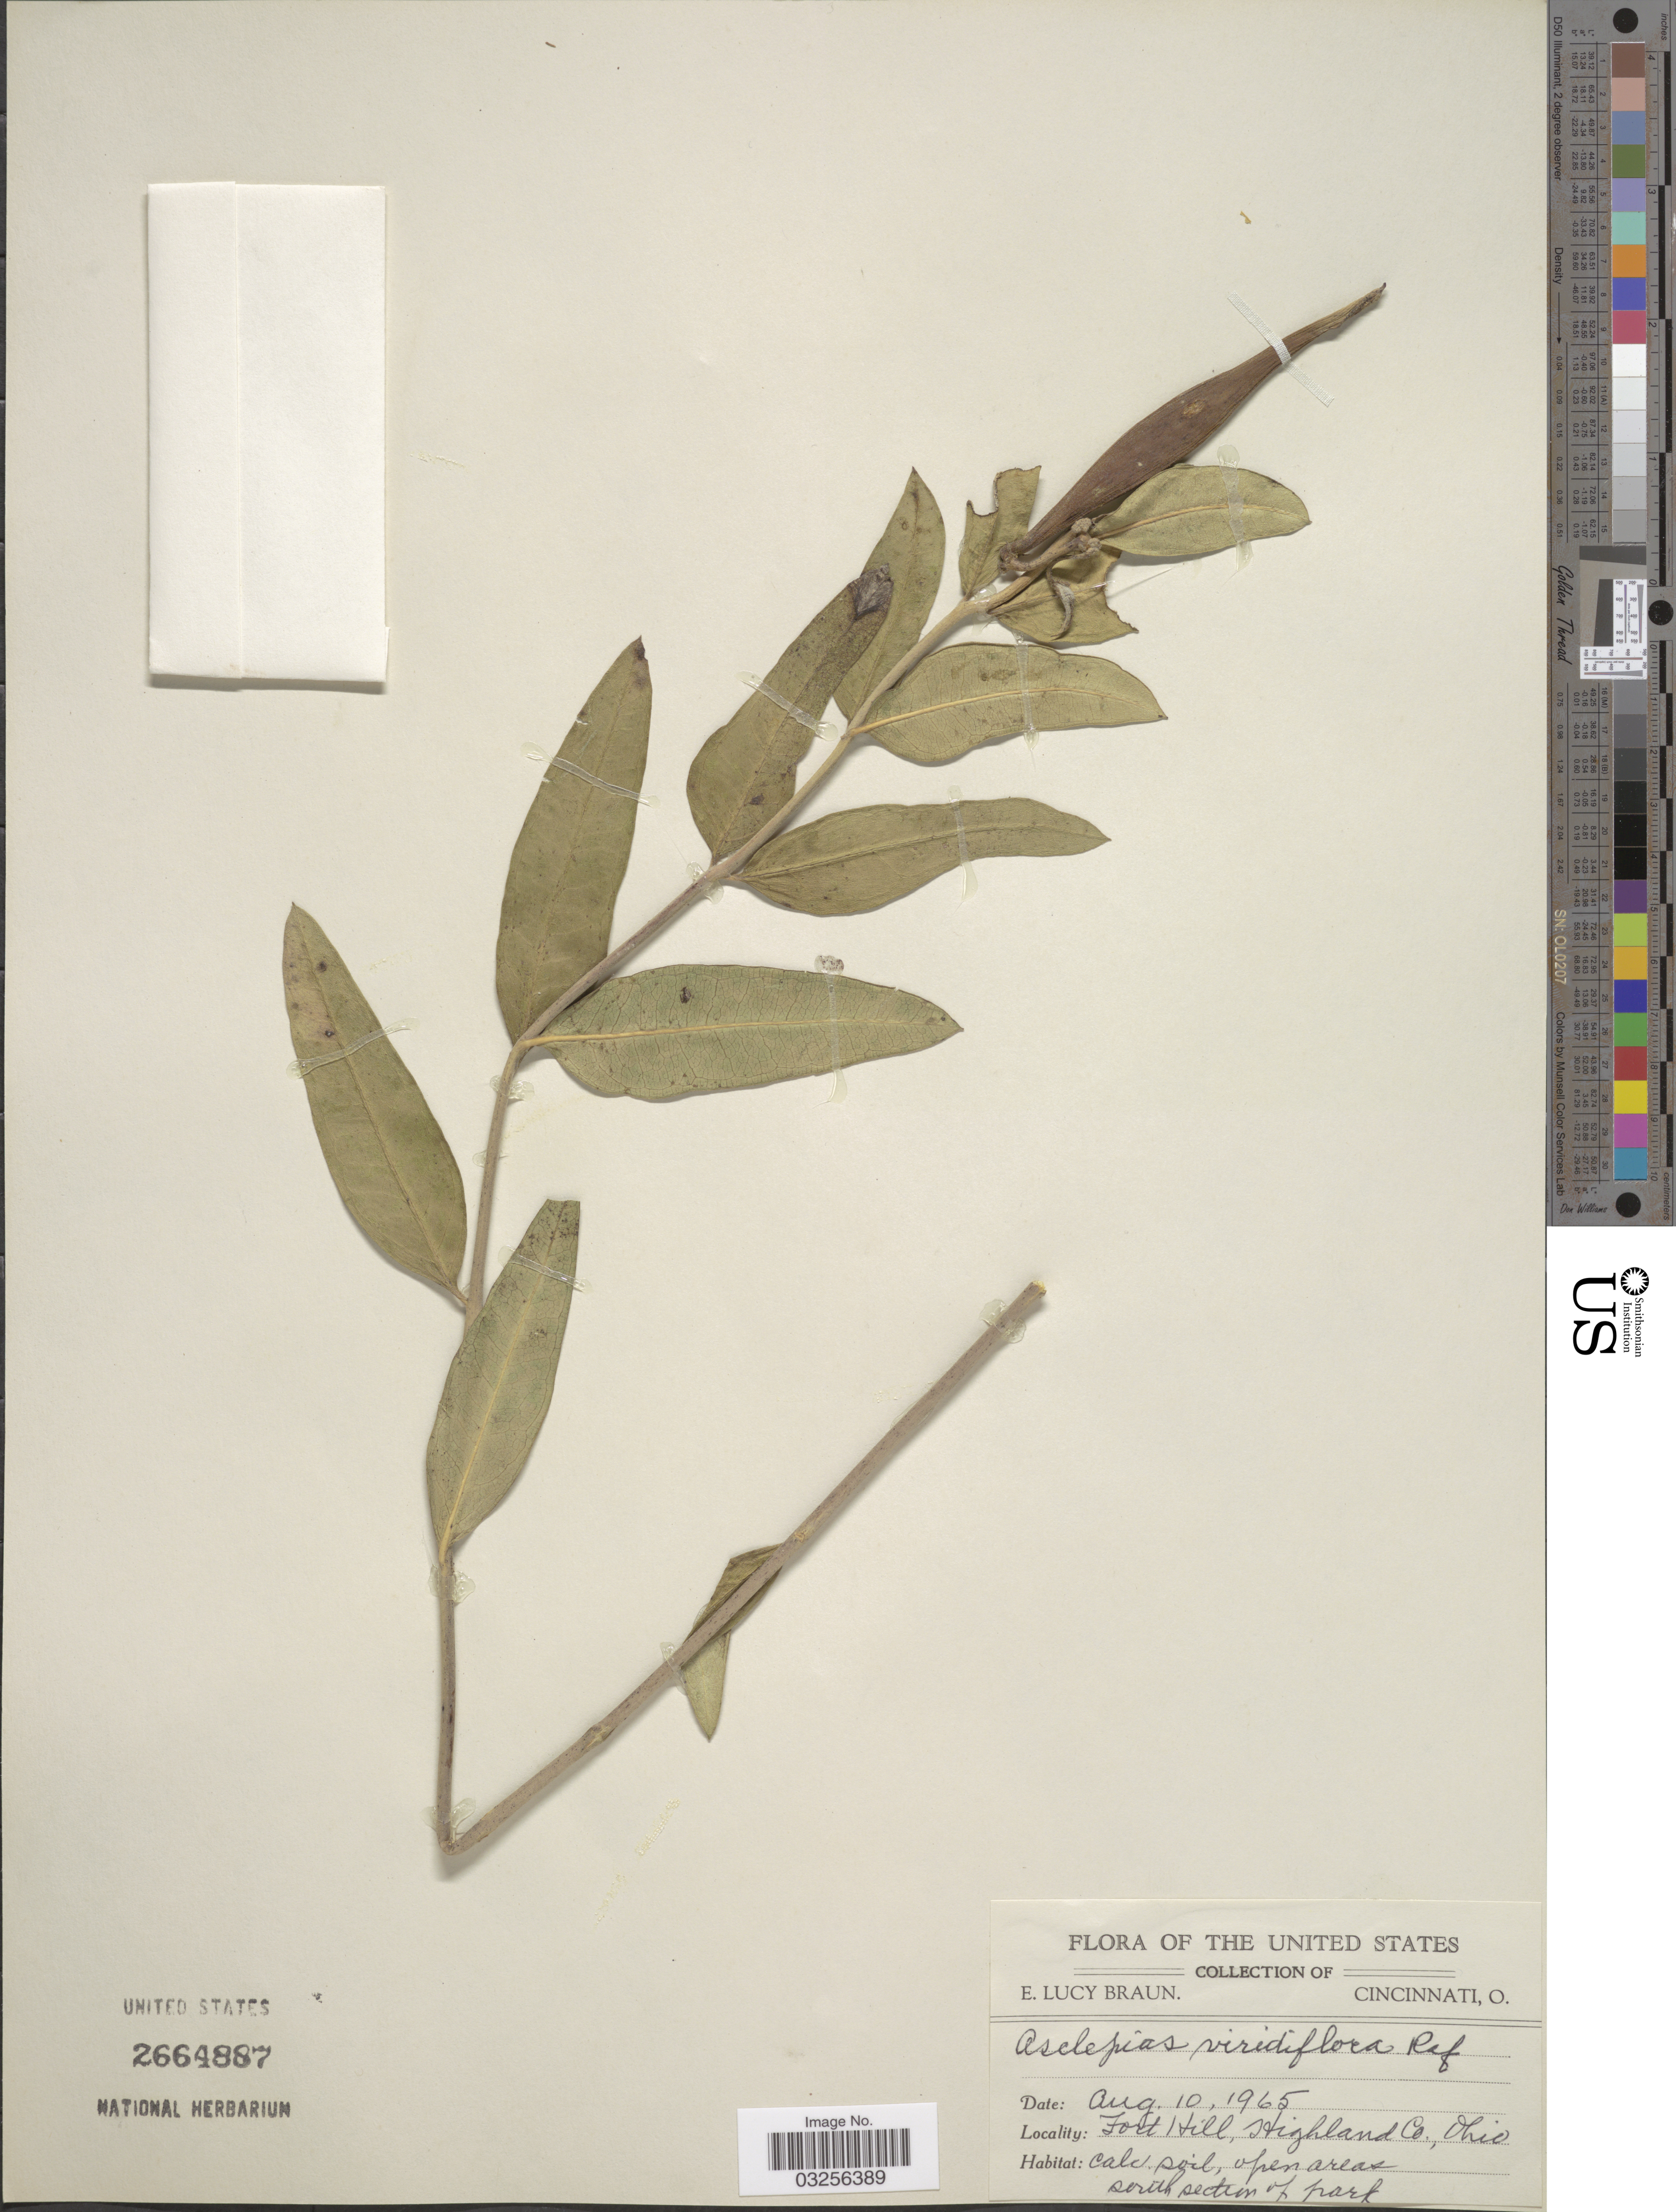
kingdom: Plantae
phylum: Tracheophyta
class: Magnoliopsida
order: Gentianales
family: Apocynaceae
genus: Asclepias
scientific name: Asclepias viridiflora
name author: Raf.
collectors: E. Braun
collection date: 1965-08-10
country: United States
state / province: Ohio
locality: Fort Hill, Highland Co.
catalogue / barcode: US 2664887